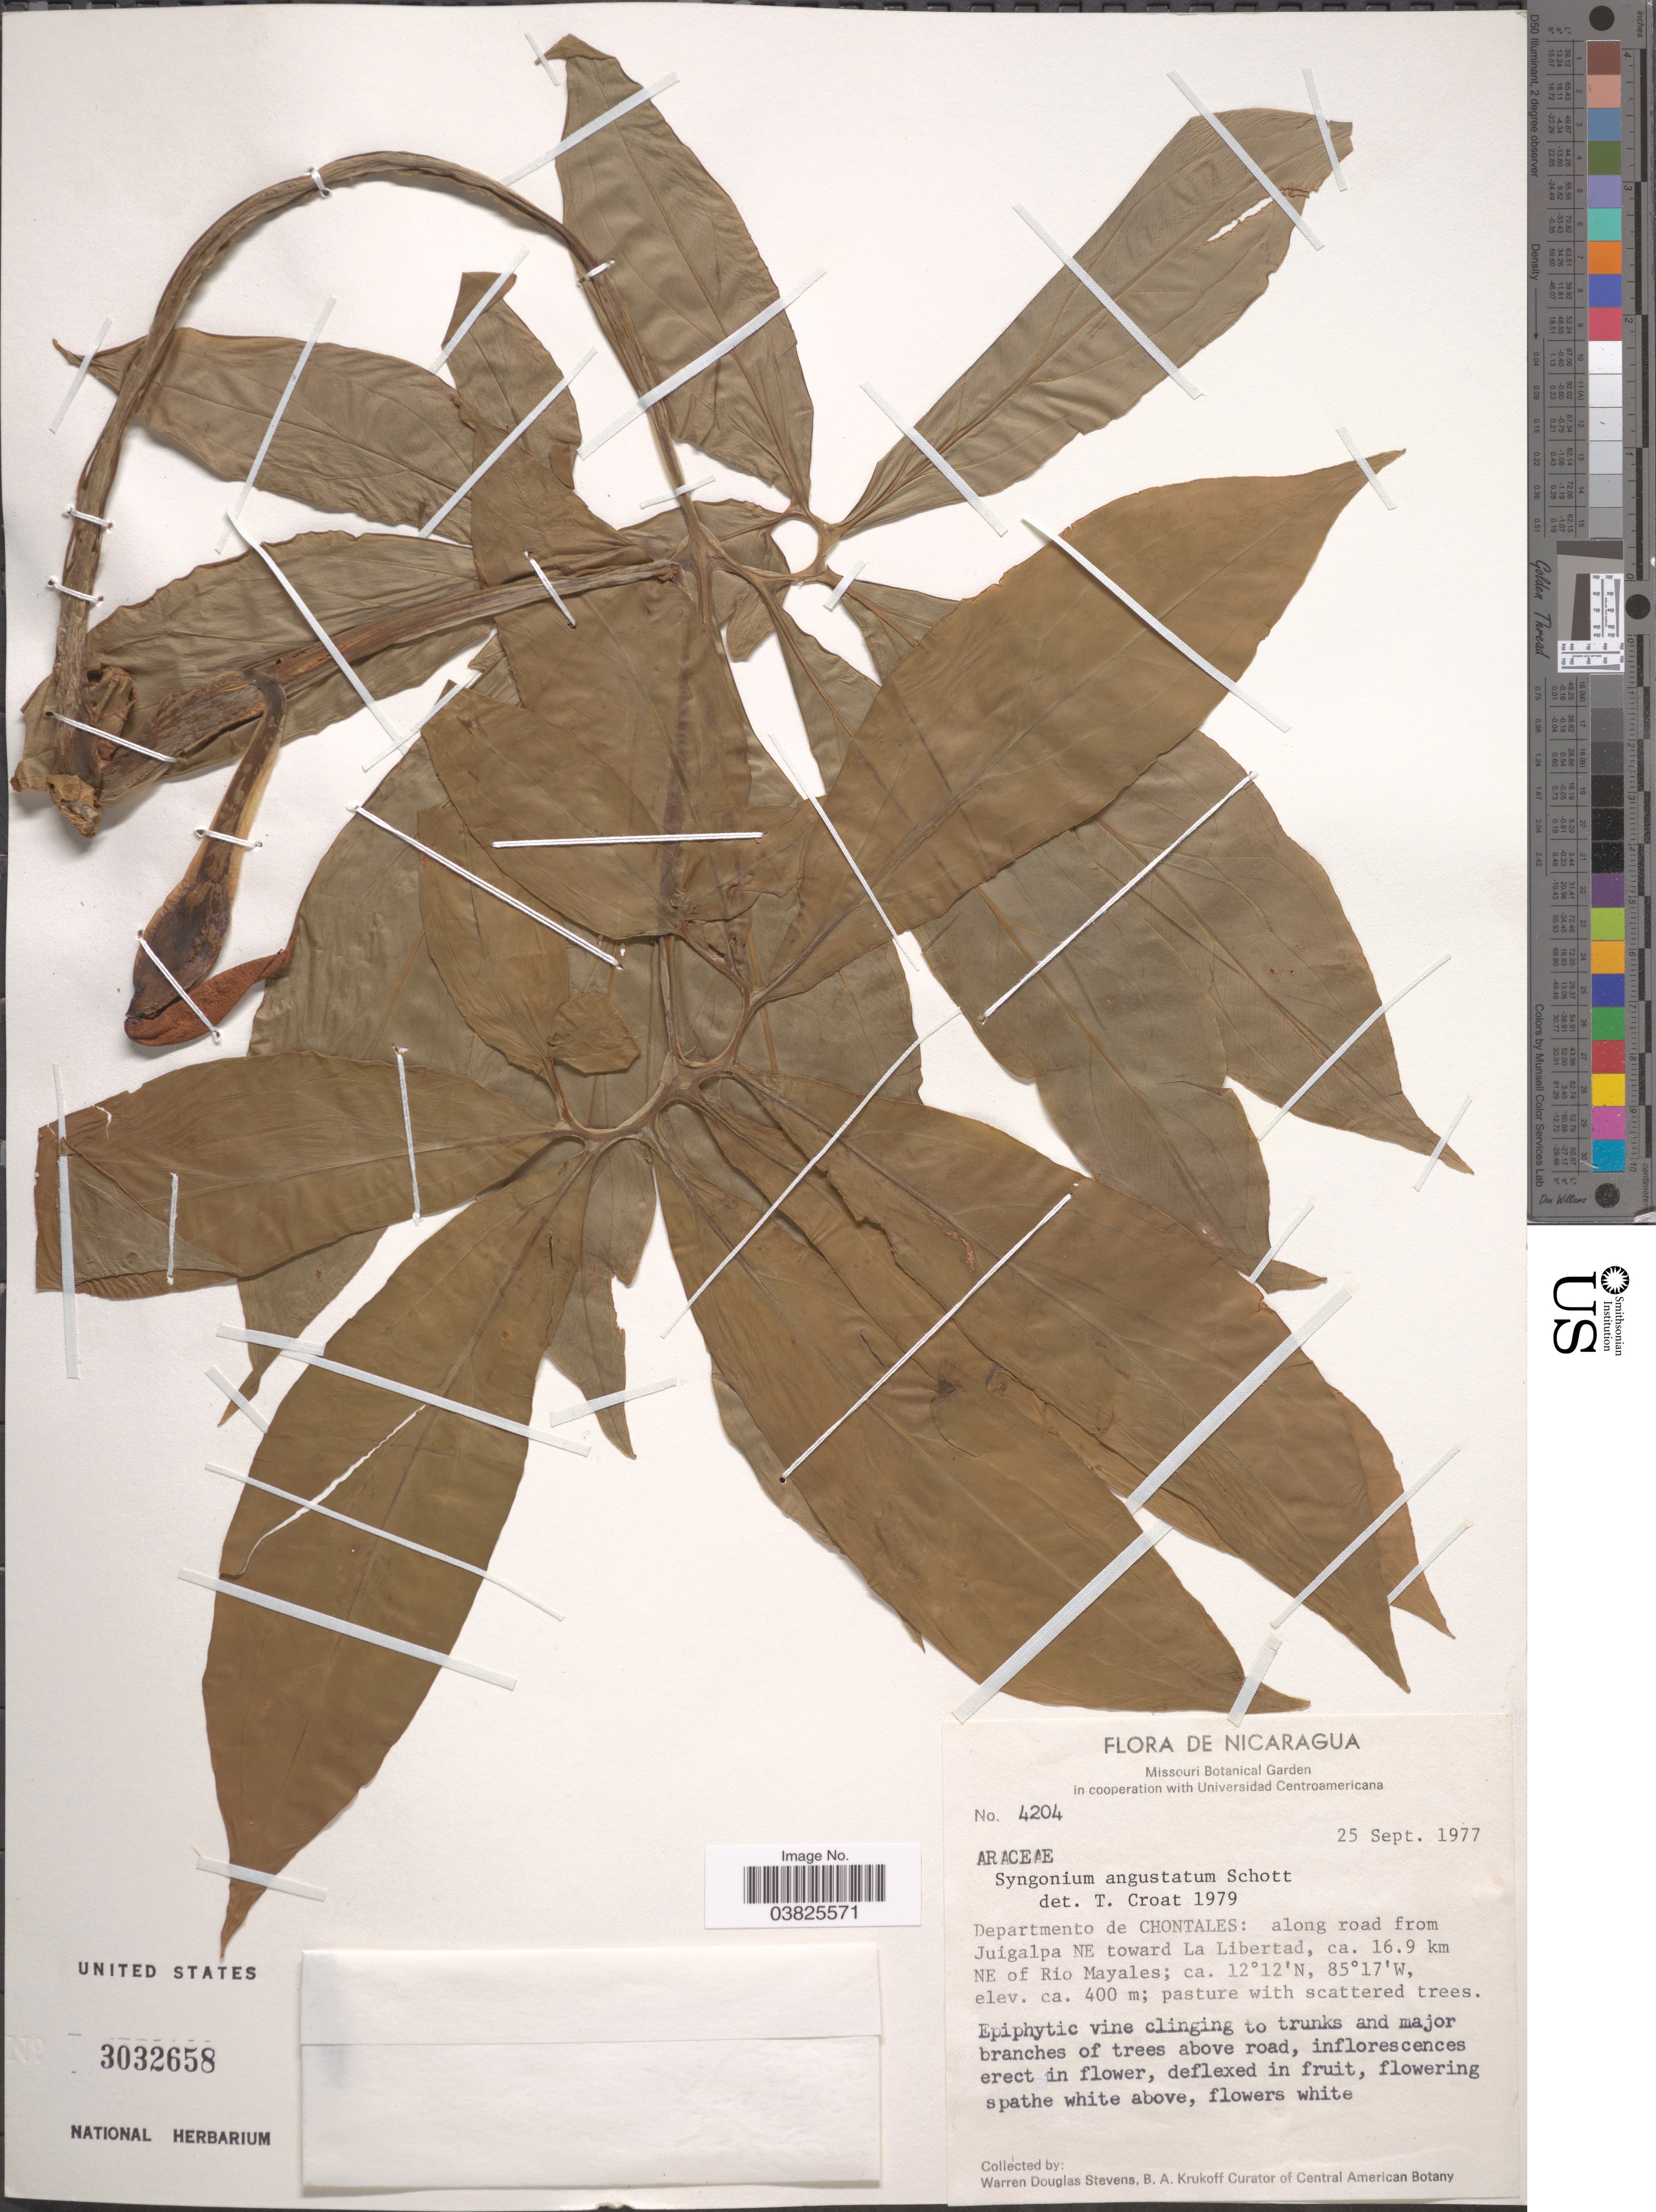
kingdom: Plantae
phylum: Tracheophyta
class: Liliopsida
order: Alismatales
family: Araceae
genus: Syngonium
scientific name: Syngonium angustatum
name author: Schott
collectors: W. D. Stevens & B. A. Krukoff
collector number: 4204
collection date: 1977-09-25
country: Nicaragua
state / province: Chontales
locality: Departamento de Chontales: along road from Juigalpa NE toward La Libertad, ca. 16.9 km NE of Rio Mayales.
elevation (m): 400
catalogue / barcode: US 3032658